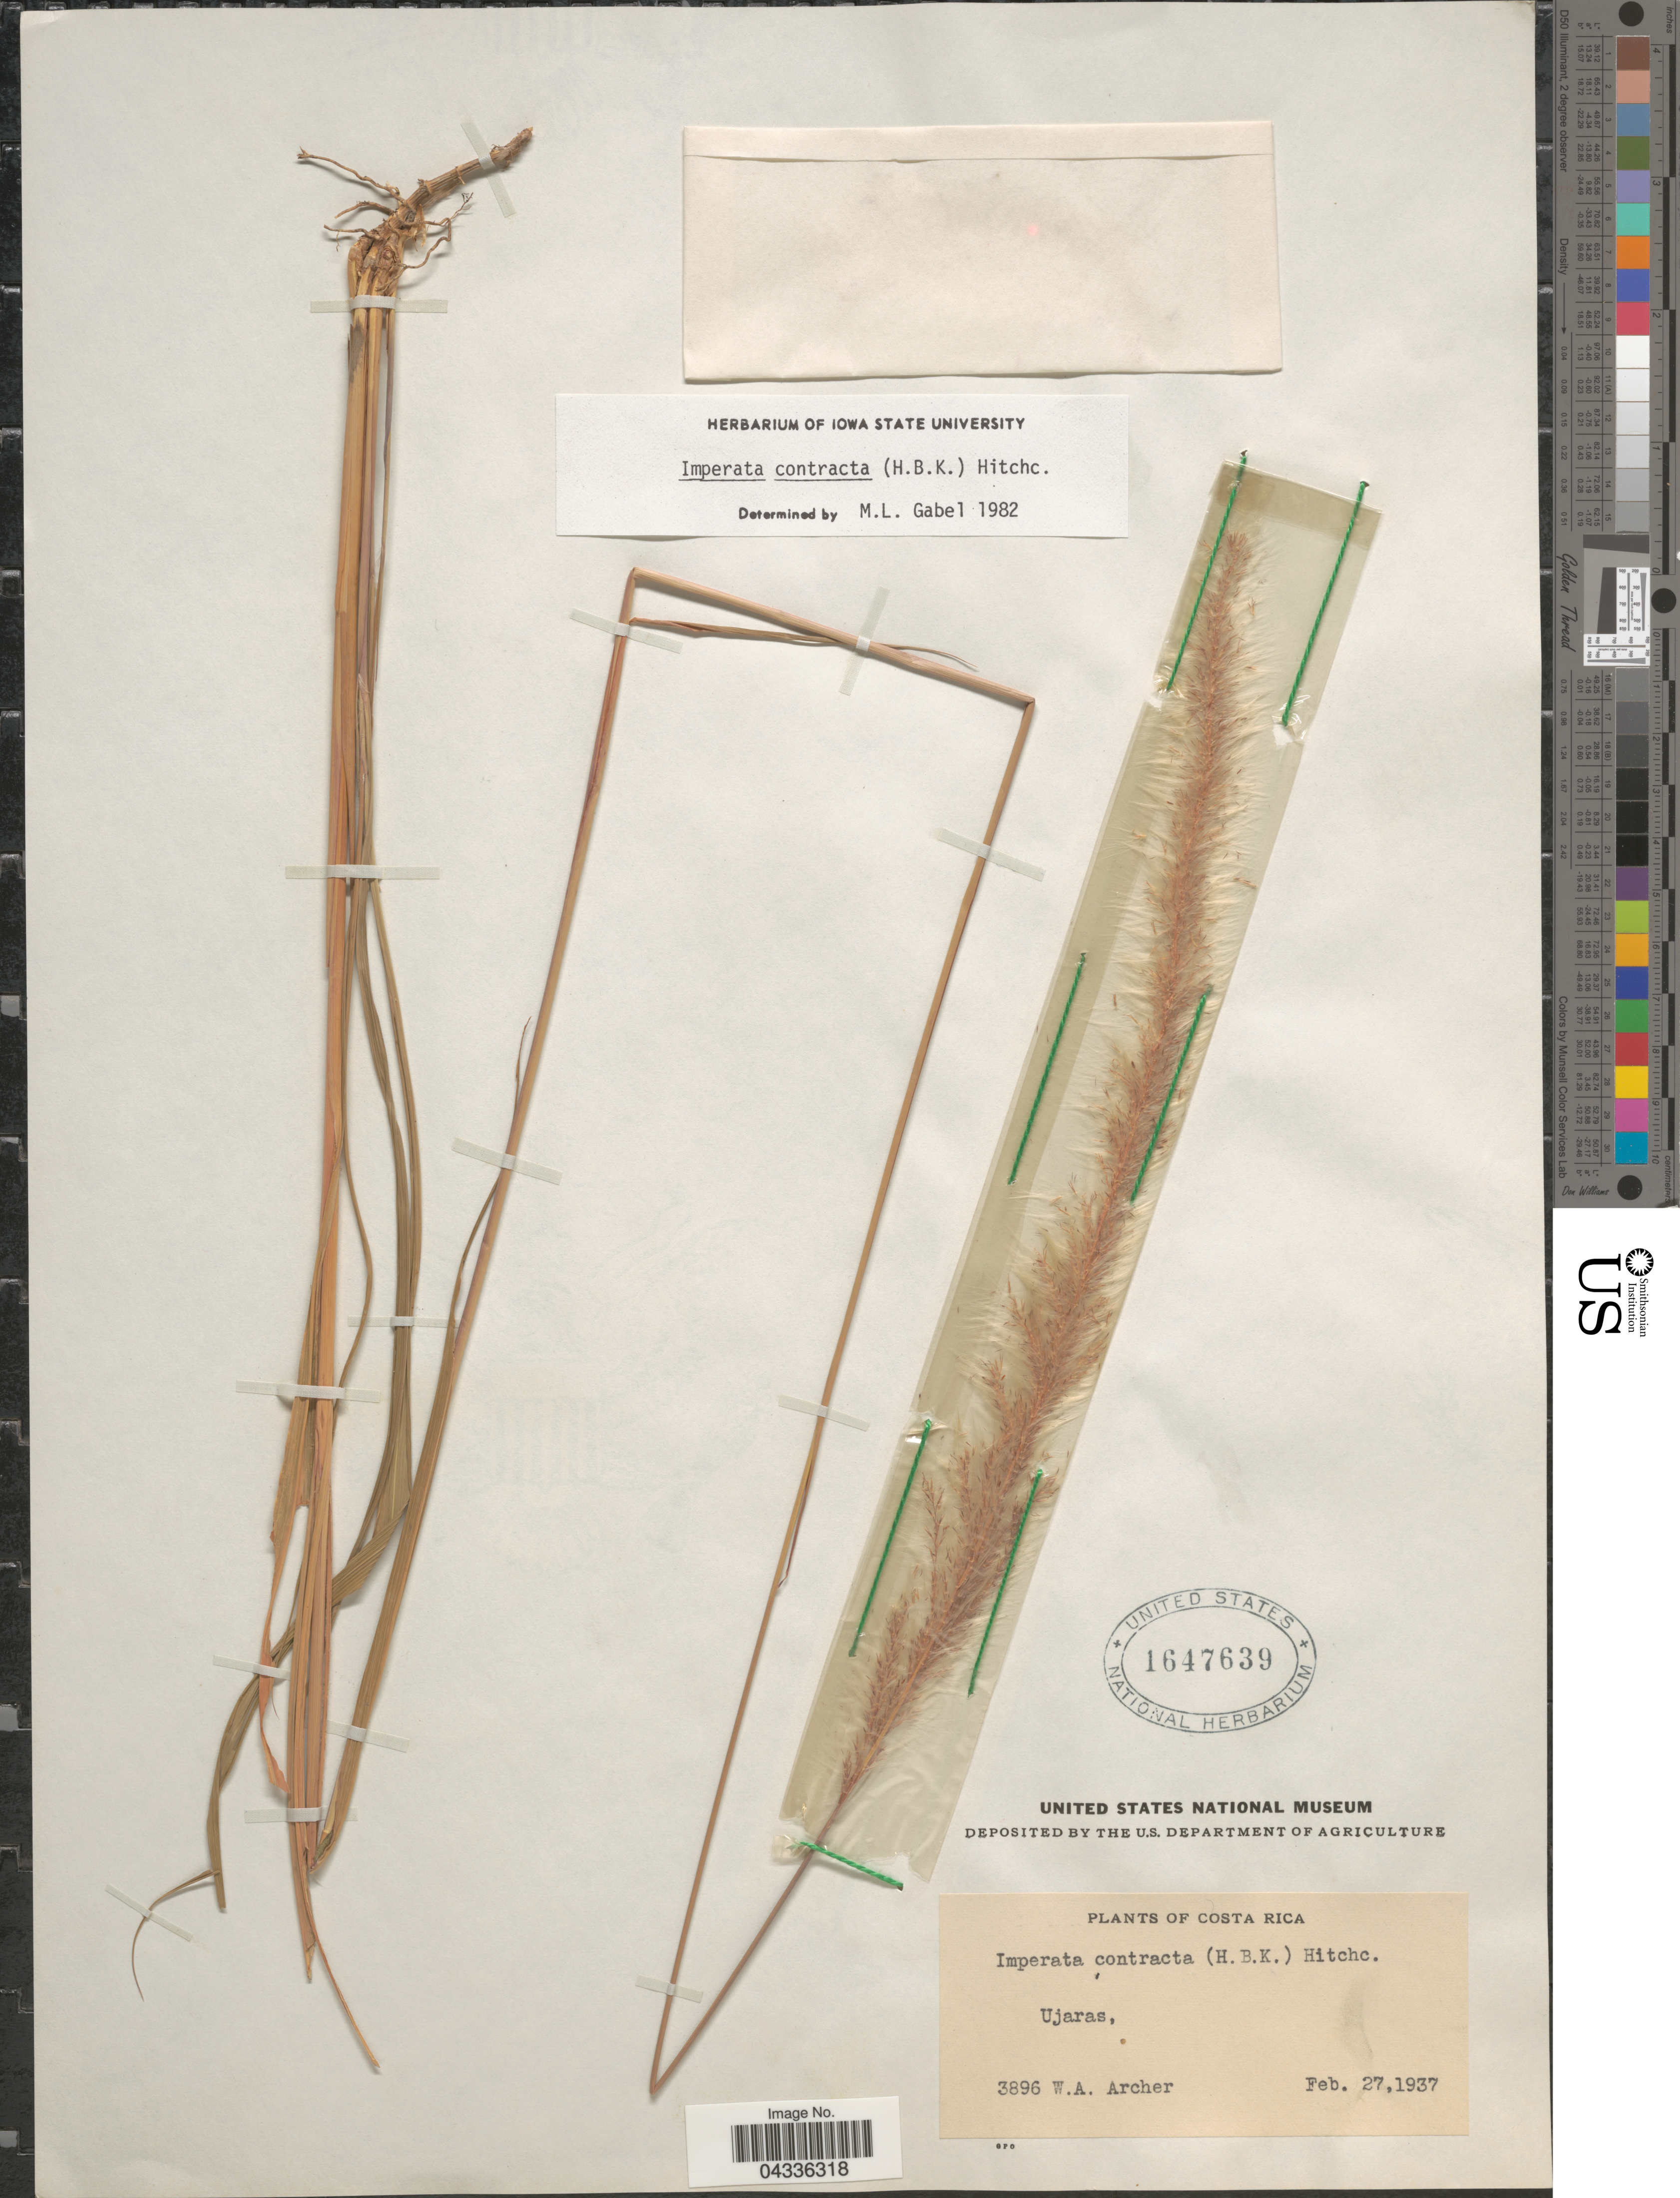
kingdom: Plantae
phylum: Tracheophyta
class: Liliopsida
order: Poales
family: Poaceae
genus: Imperata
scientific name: Imperata contracta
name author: (Kunth) Hitchc.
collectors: W. Archer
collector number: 3896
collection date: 1937-02-27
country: Costa Rica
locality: Ujaras.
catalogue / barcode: US 1647639